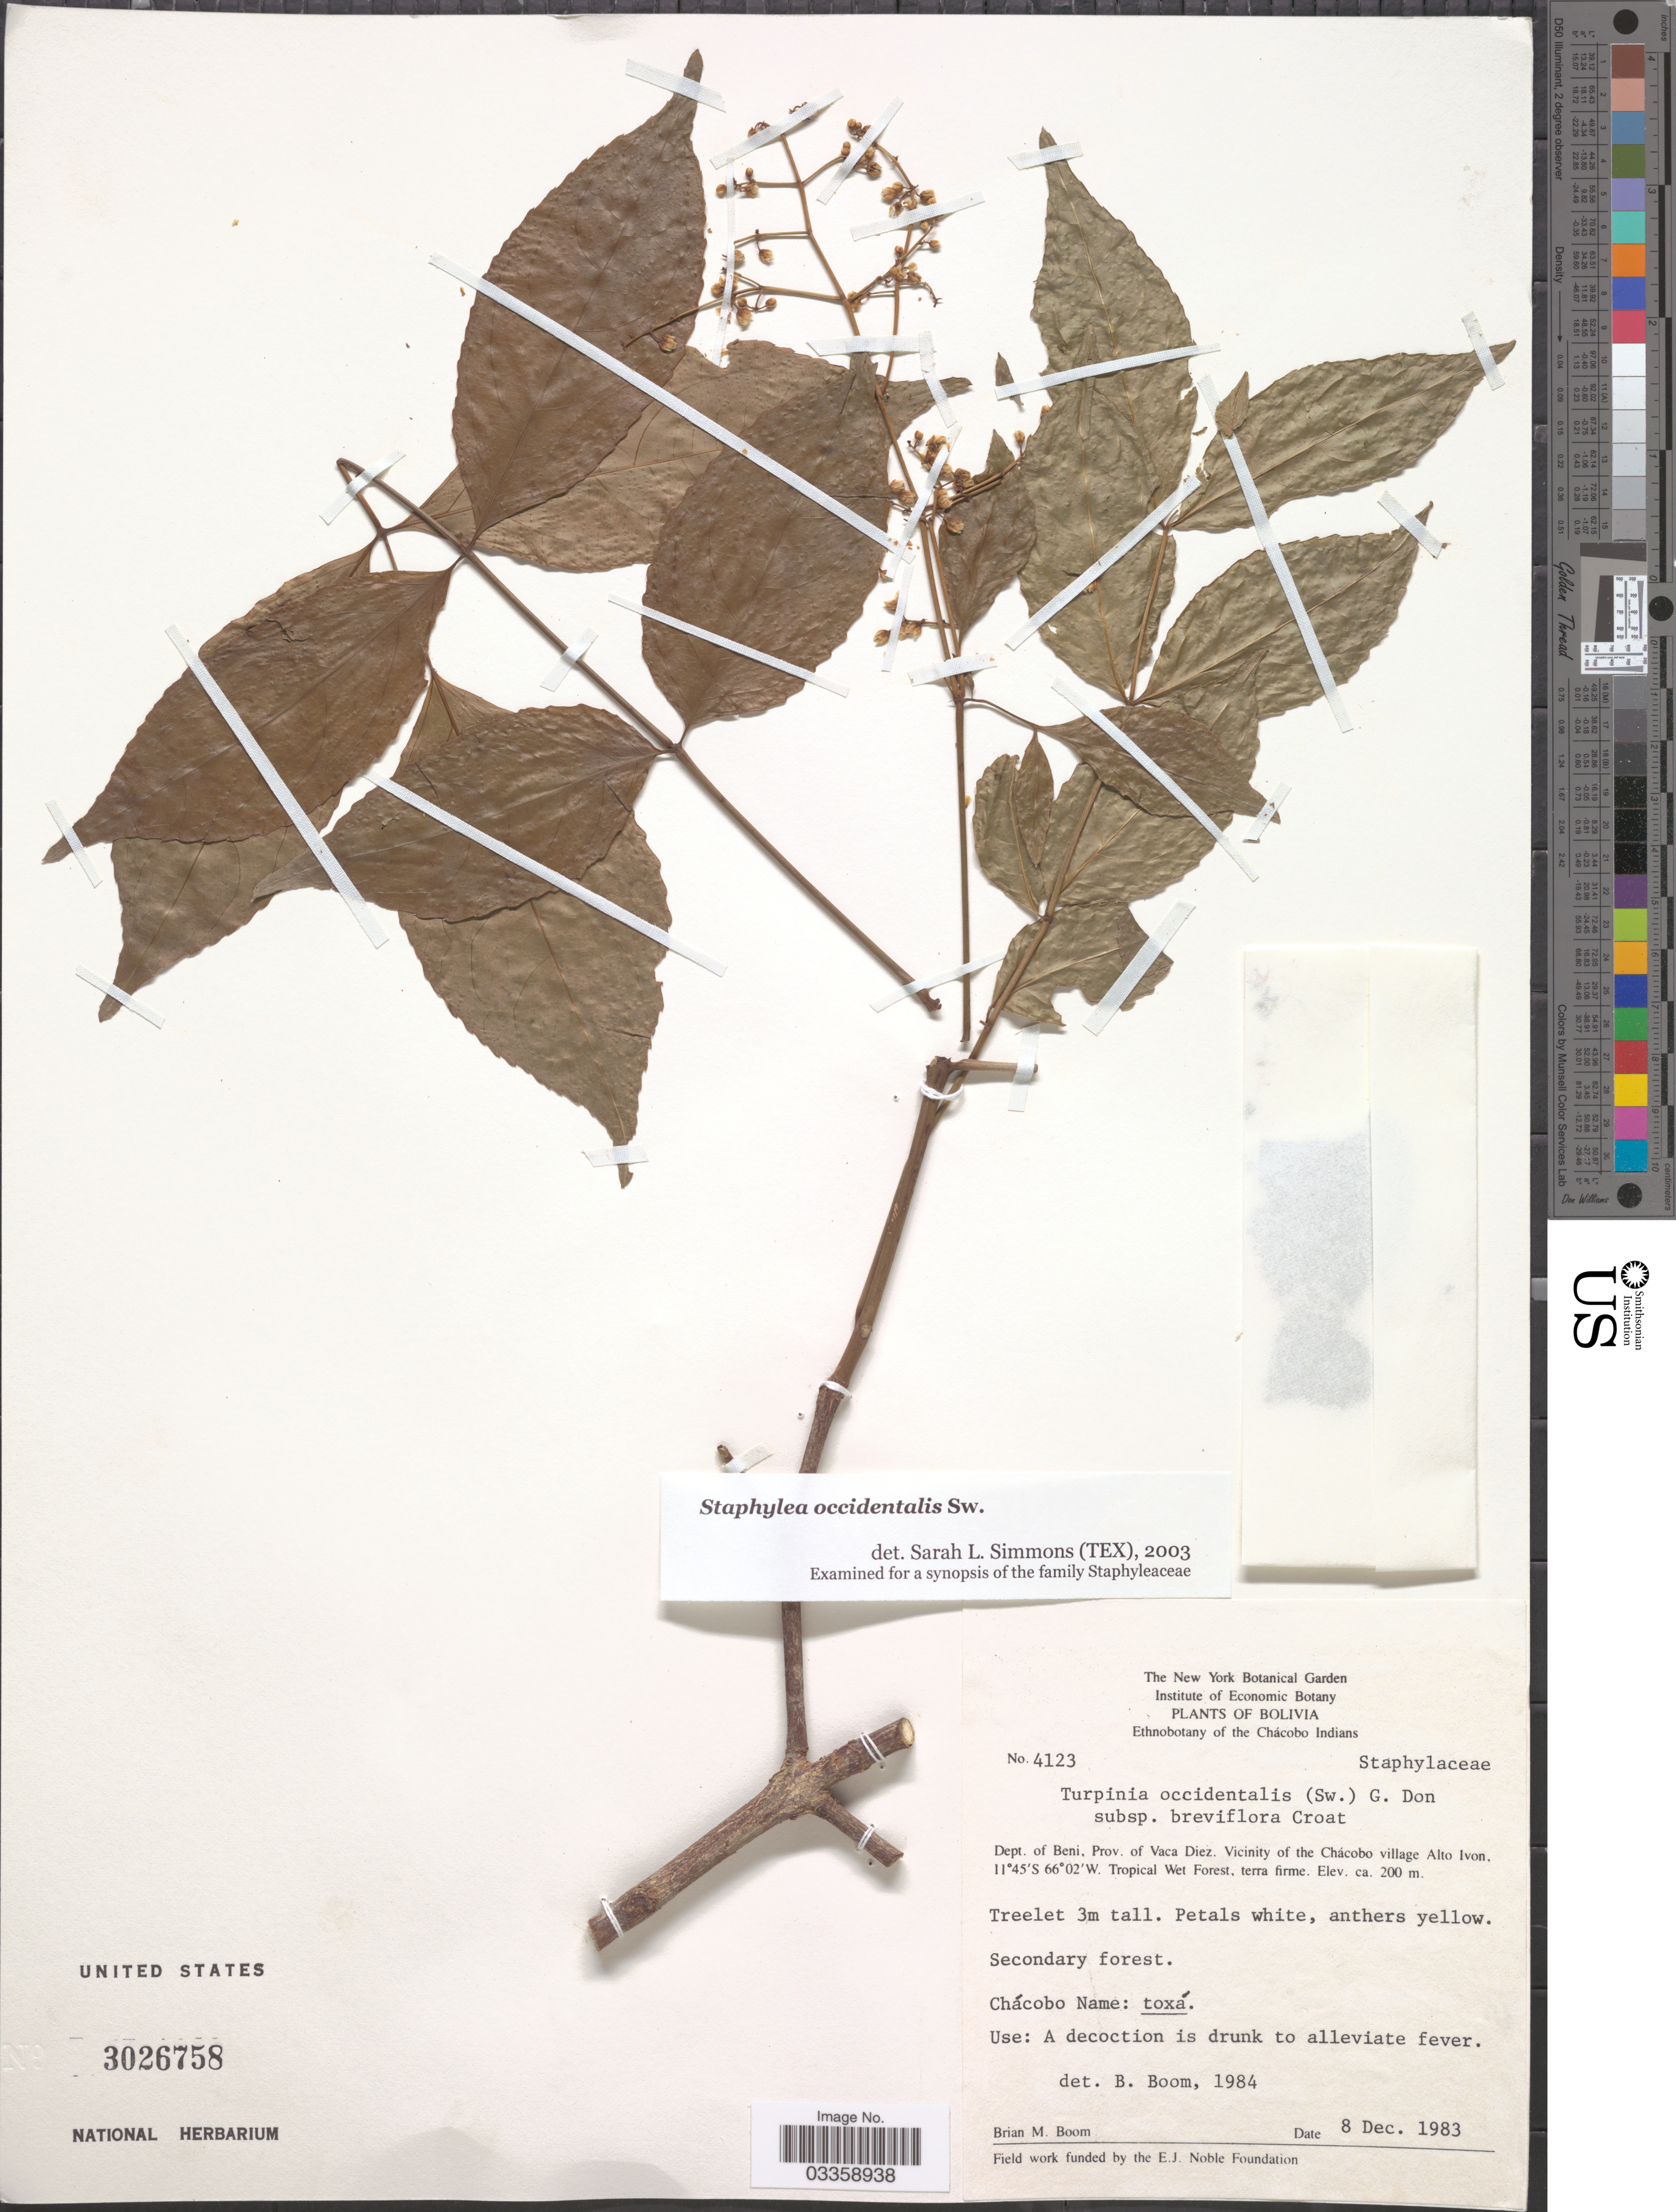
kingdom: Plantae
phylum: Tracheophyta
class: Magnoliopsida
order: Crossosomatales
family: Staphyleaceae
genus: Staphylea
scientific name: Staphylea occidentalis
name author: Sw.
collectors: B. M. Boom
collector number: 4123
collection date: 1983-12-08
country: Bolivia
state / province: Beni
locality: Dept. of Beni, Prov. of Vaca Diez. Vicinity of the Chácobo village Alto Ivon.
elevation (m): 200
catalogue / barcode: US 3026758